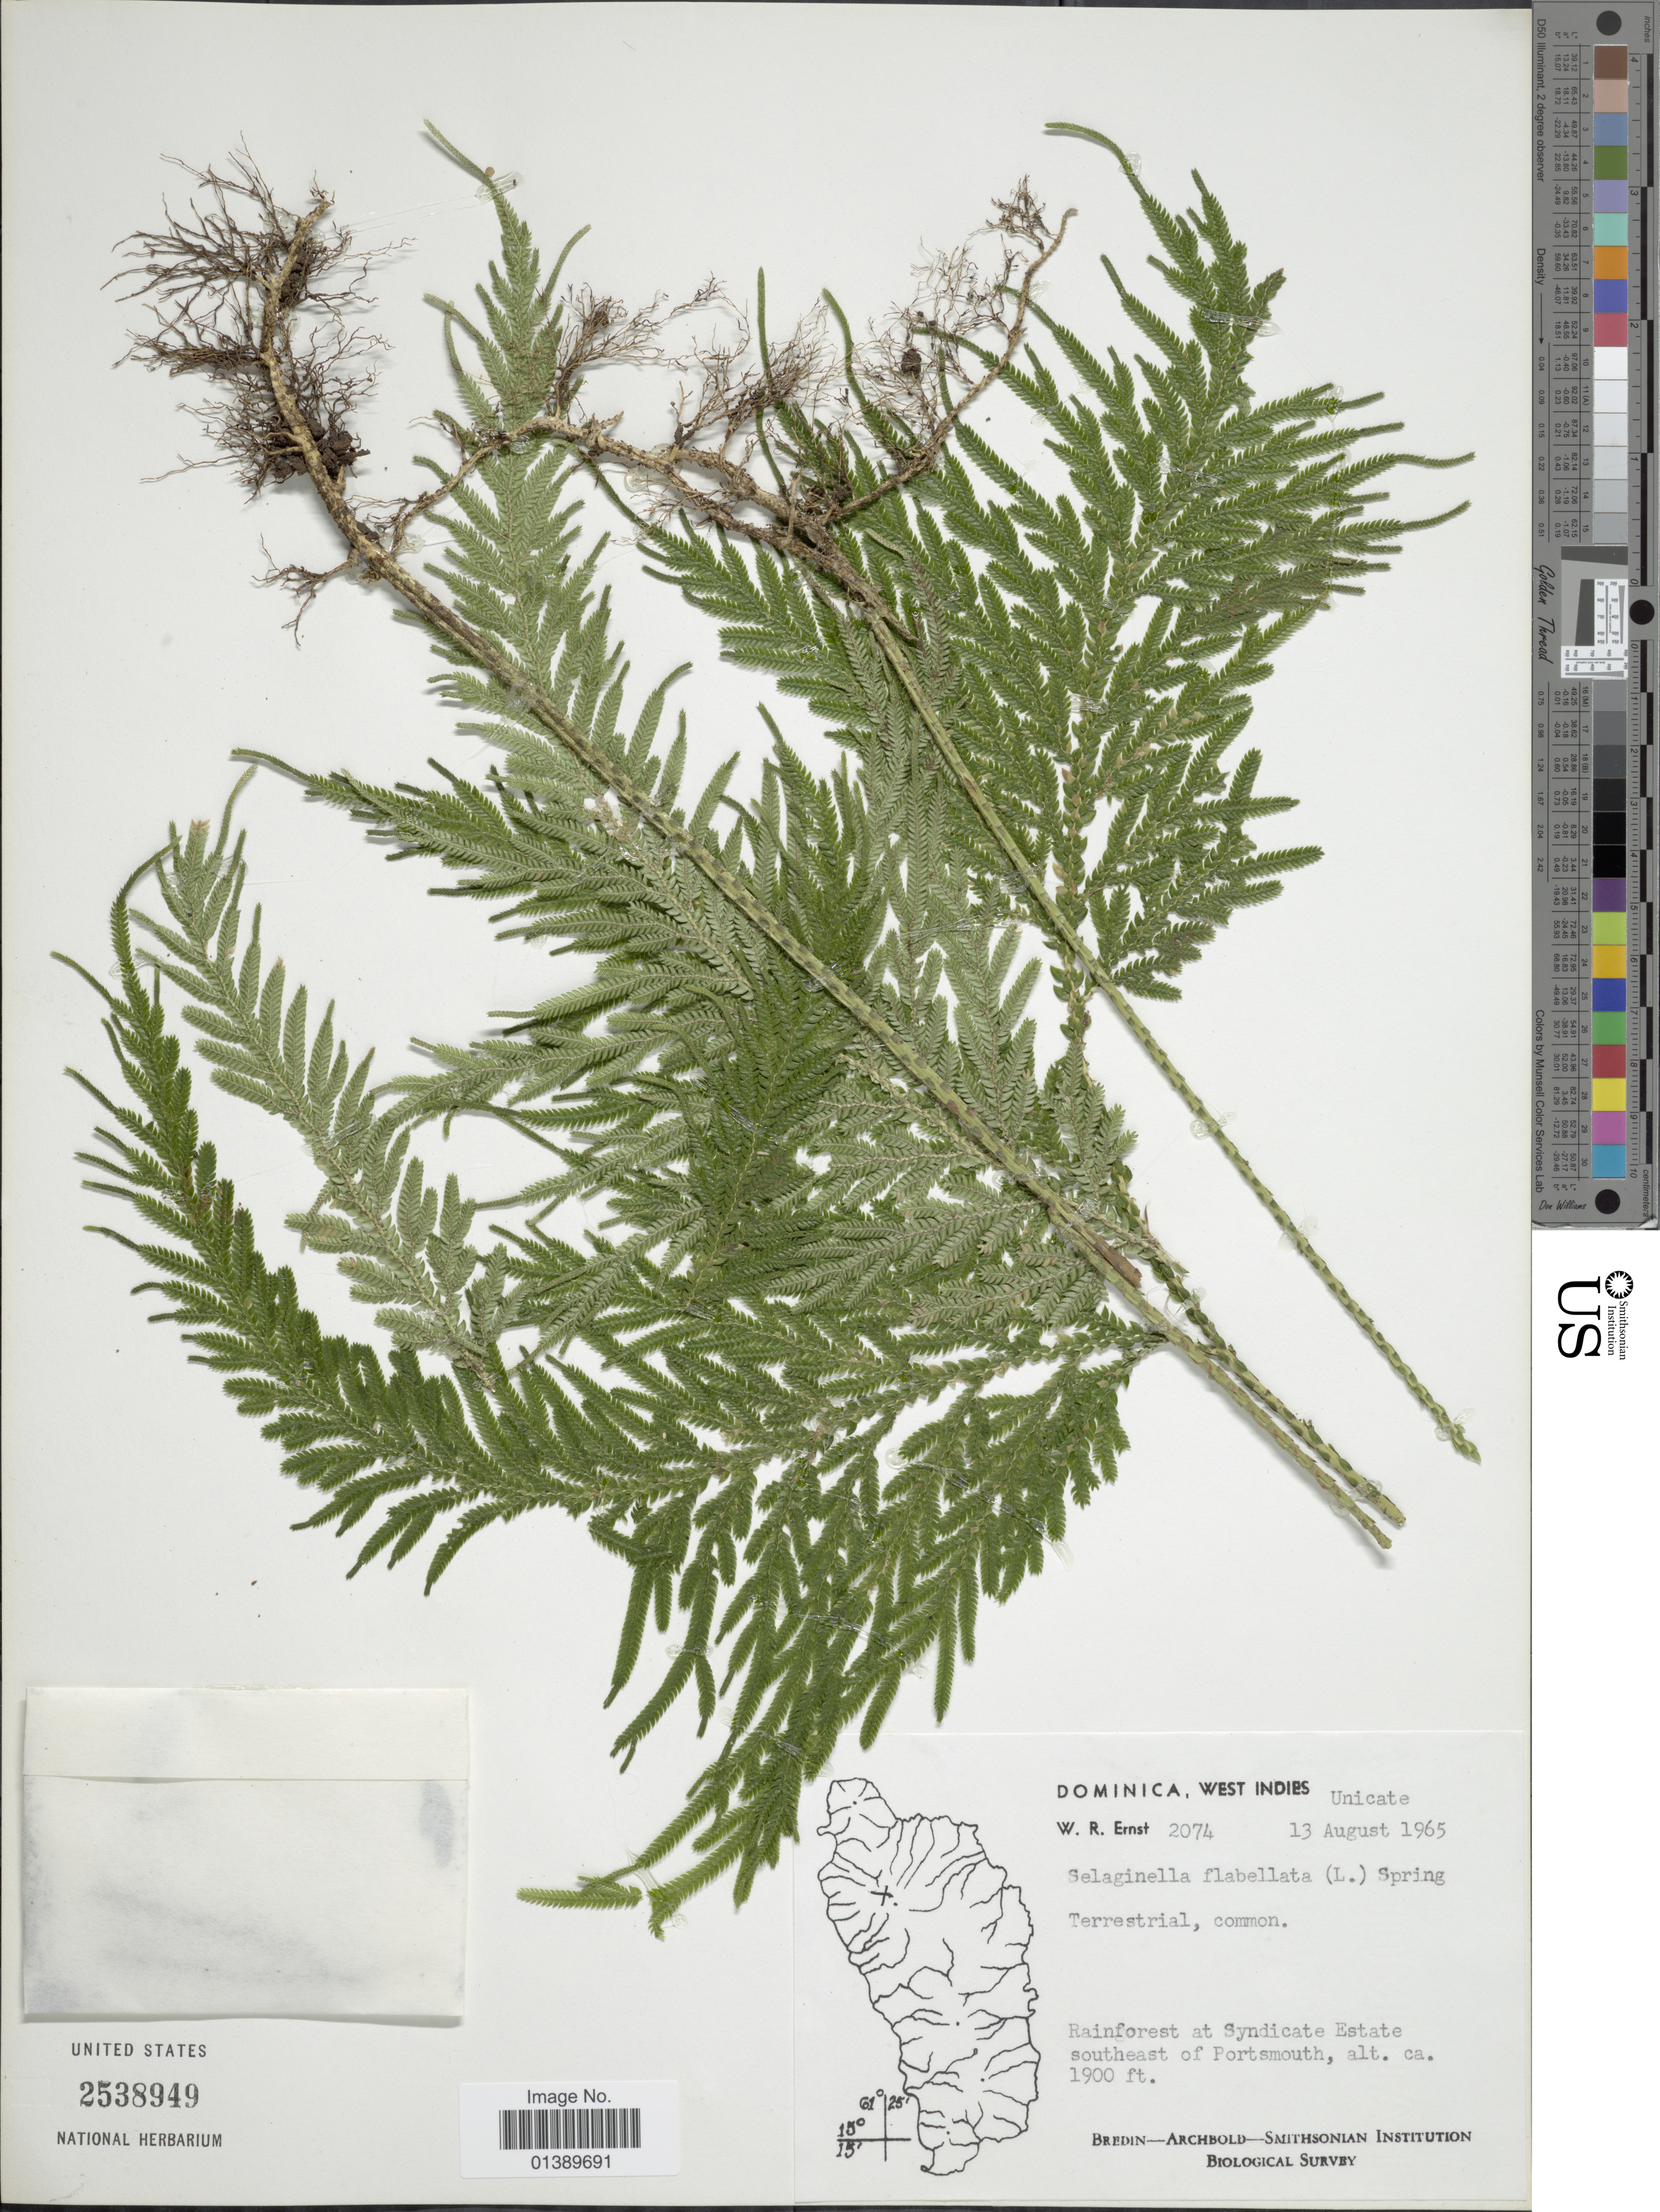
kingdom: Plantae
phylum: Tracheophyta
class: Lycopodiopsida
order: Selaginellales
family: Selaginellaceae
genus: Selaginella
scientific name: Selaginella flabellata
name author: L.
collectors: W. R. Ernst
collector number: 2074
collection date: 1965-08-13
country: Dominica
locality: West Indies, Rainforest at Syndicate Estate southeast of Portsmouth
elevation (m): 579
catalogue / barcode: US 2538949